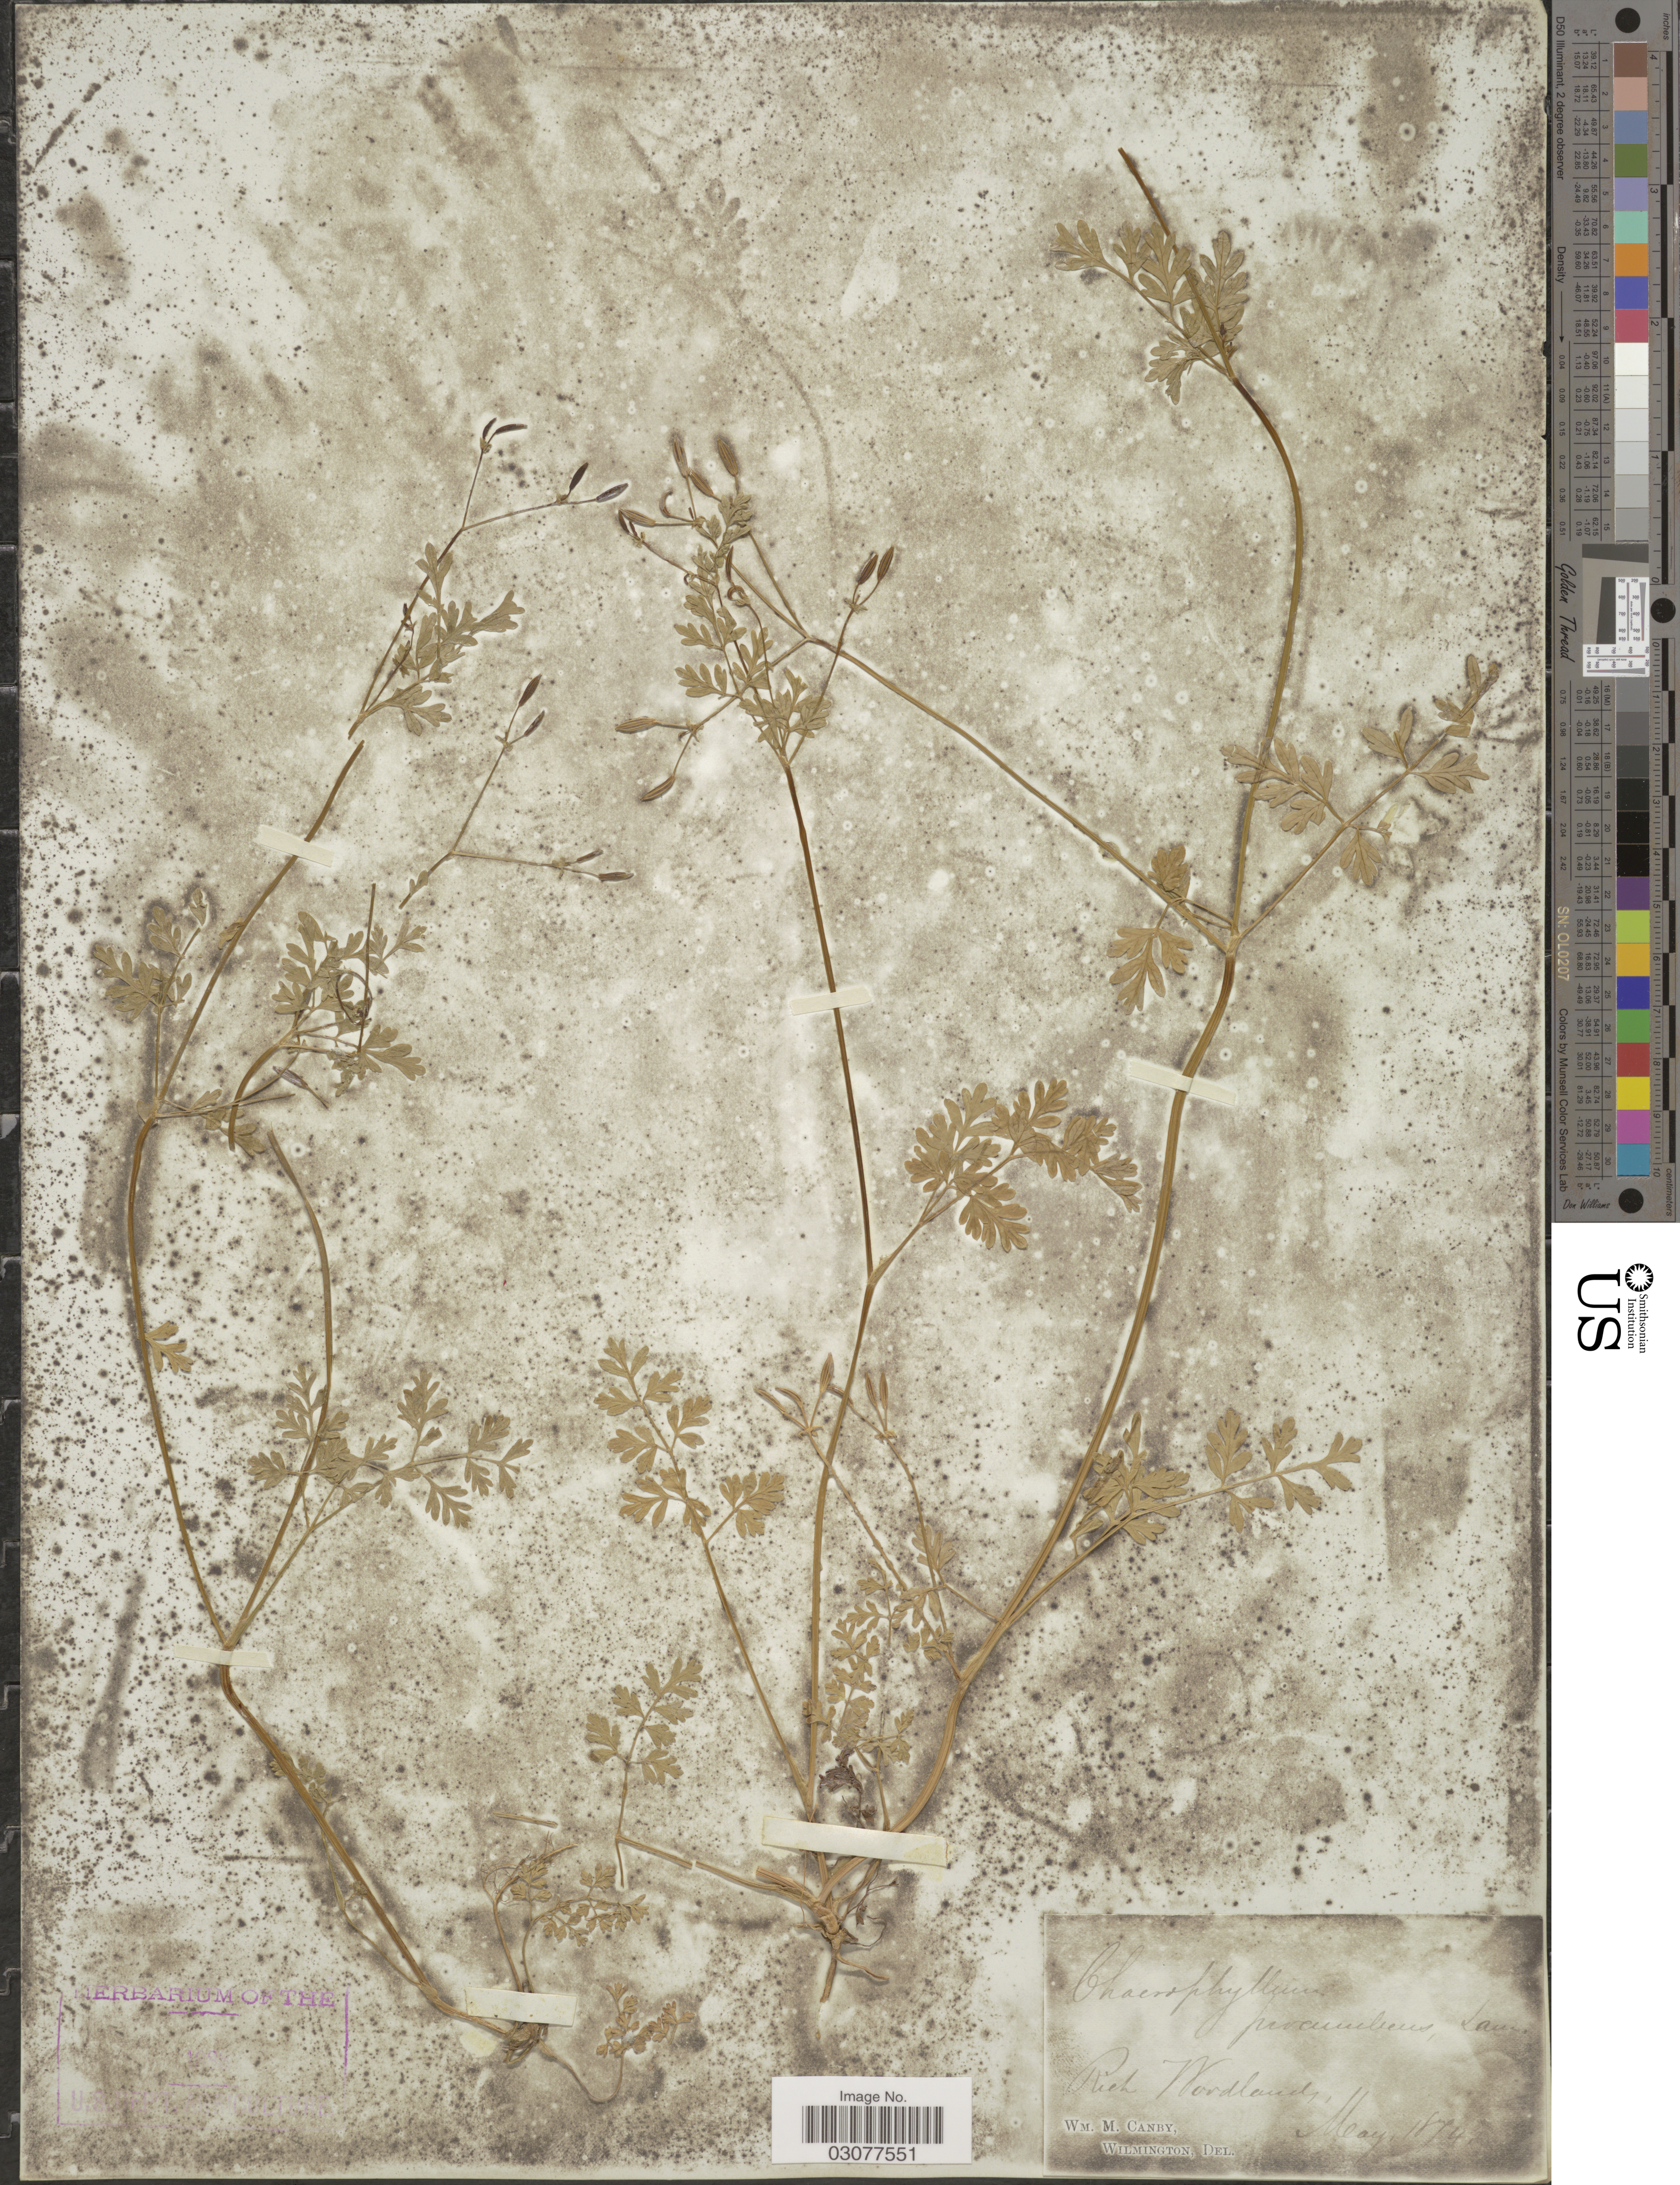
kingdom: Plantae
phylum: Tracheophyta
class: Magnoliopsida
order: Apiales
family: Apiaceae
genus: Chaerophyllum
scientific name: Chaerophyllum procumbens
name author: (L.) Crantz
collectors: W. Canby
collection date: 1874-05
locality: Rich Woodlands.